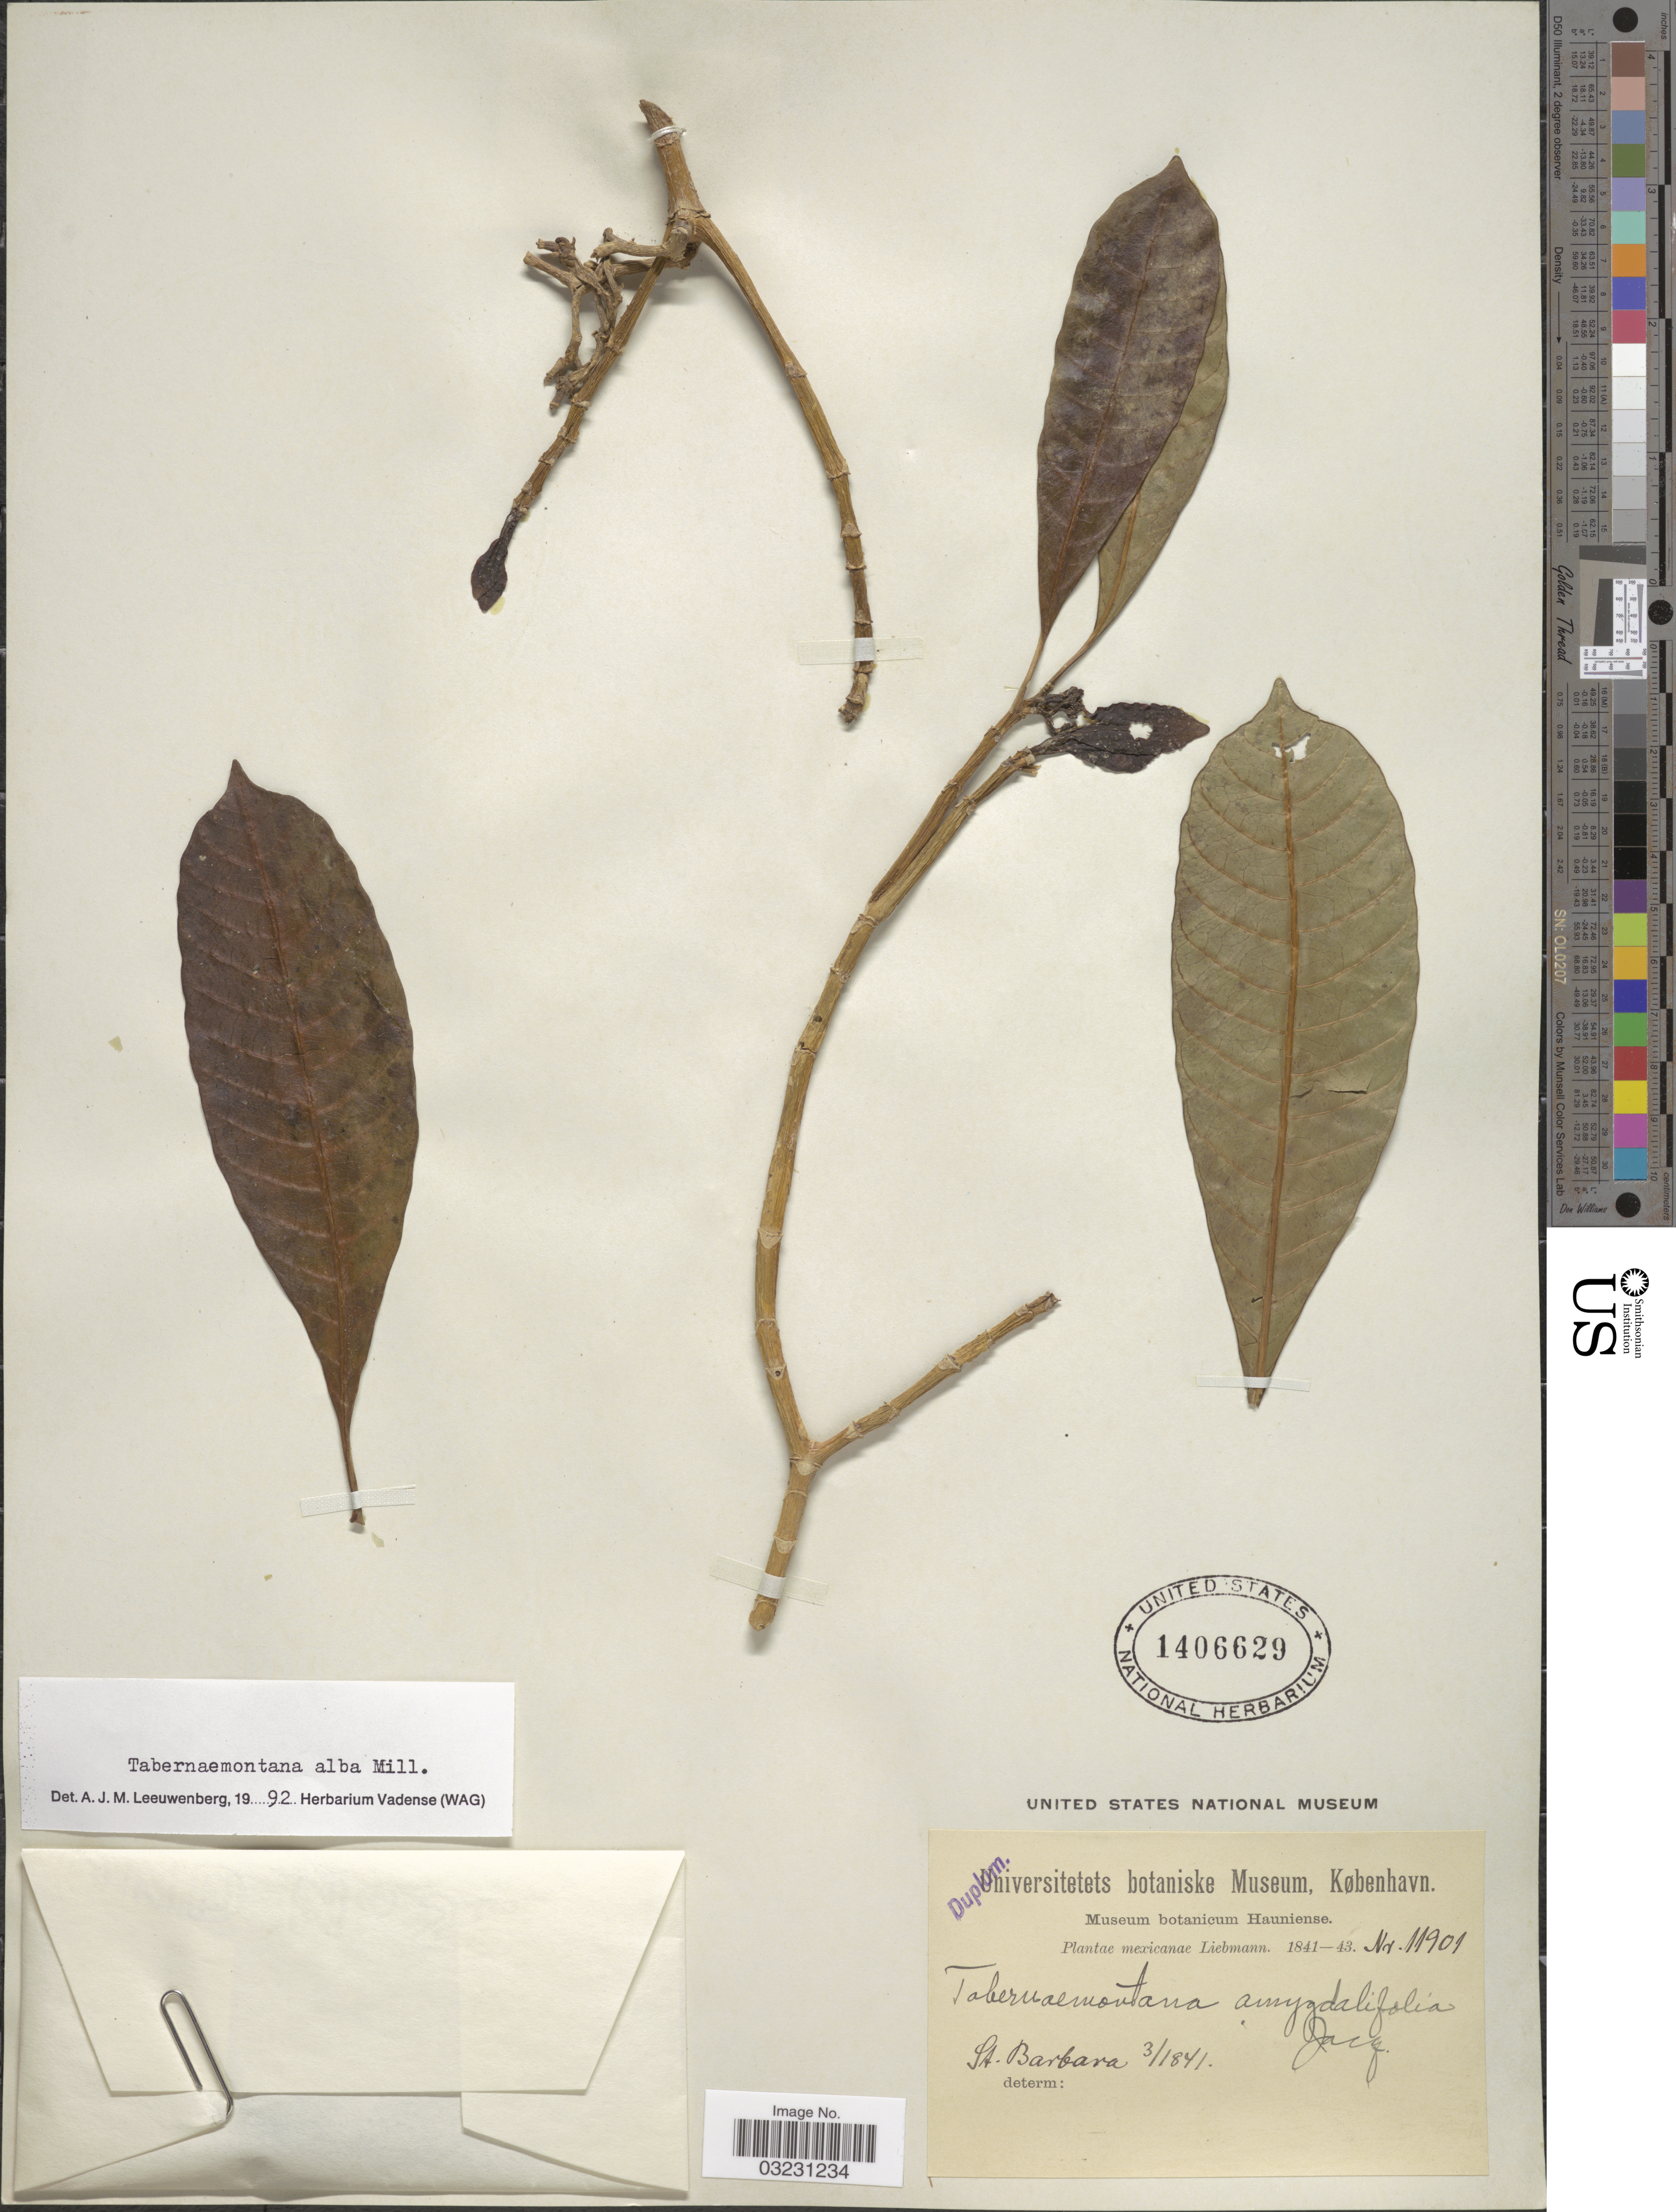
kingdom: Plantae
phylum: Tracheophyta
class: Magnoliopsida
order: Gentianales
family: Apocynaceae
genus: Tabernaemontana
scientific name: Tabernaemontana alba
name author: Mill.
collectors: Liebmann, --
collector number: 11901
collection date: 1841-03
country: Mexico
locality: St. Barbara.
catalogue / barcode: US 1406629